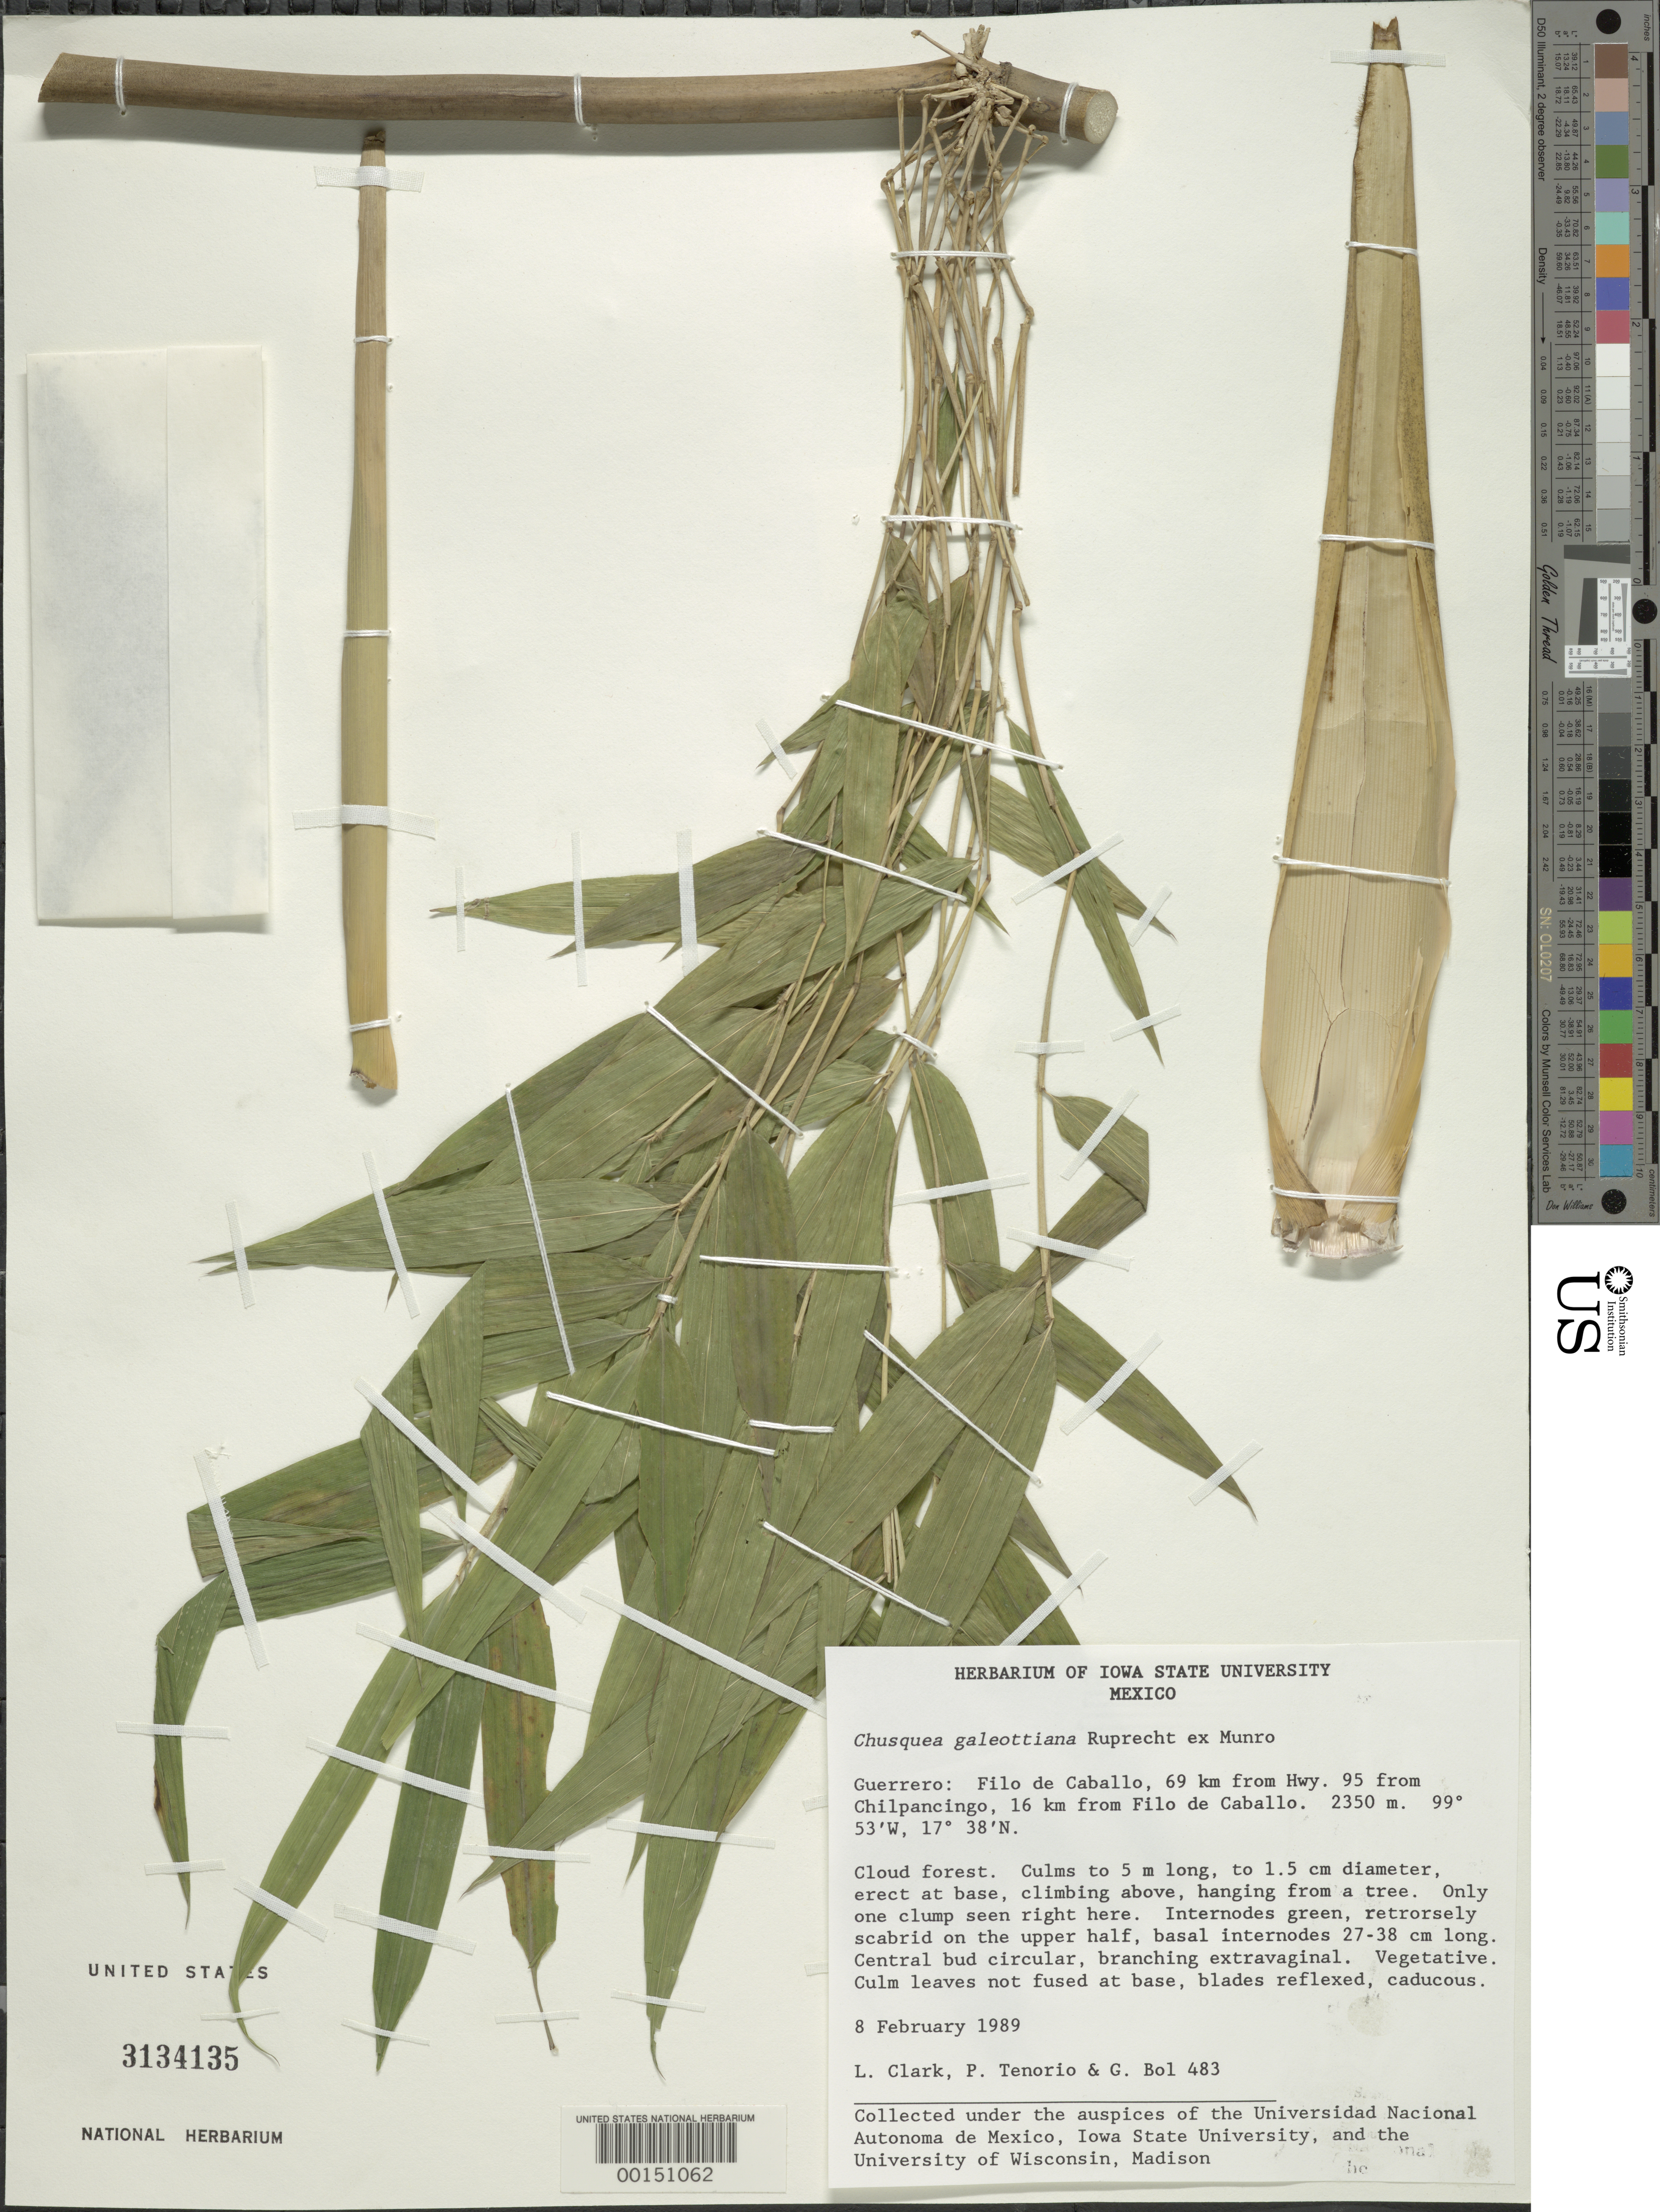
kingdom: Plantae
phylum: Tracheophyta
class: Liliopsida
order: Poales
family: Poaceae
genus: Chusquea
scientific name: Chusquea galeottiana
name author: Rupr. ex Munro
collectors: L. G. Clark, P. Tenorio L. & G. Bol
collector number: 483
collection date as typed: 08 Feb 1989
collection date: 1989-02-08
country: Mexico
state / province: Guerrero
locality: Filo de Caballo, 69 km from hwy 95 from Chilpancingo, 16 km from Filo de Caballo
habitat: Cloud forest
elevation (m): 2350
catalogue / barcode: US 3134135